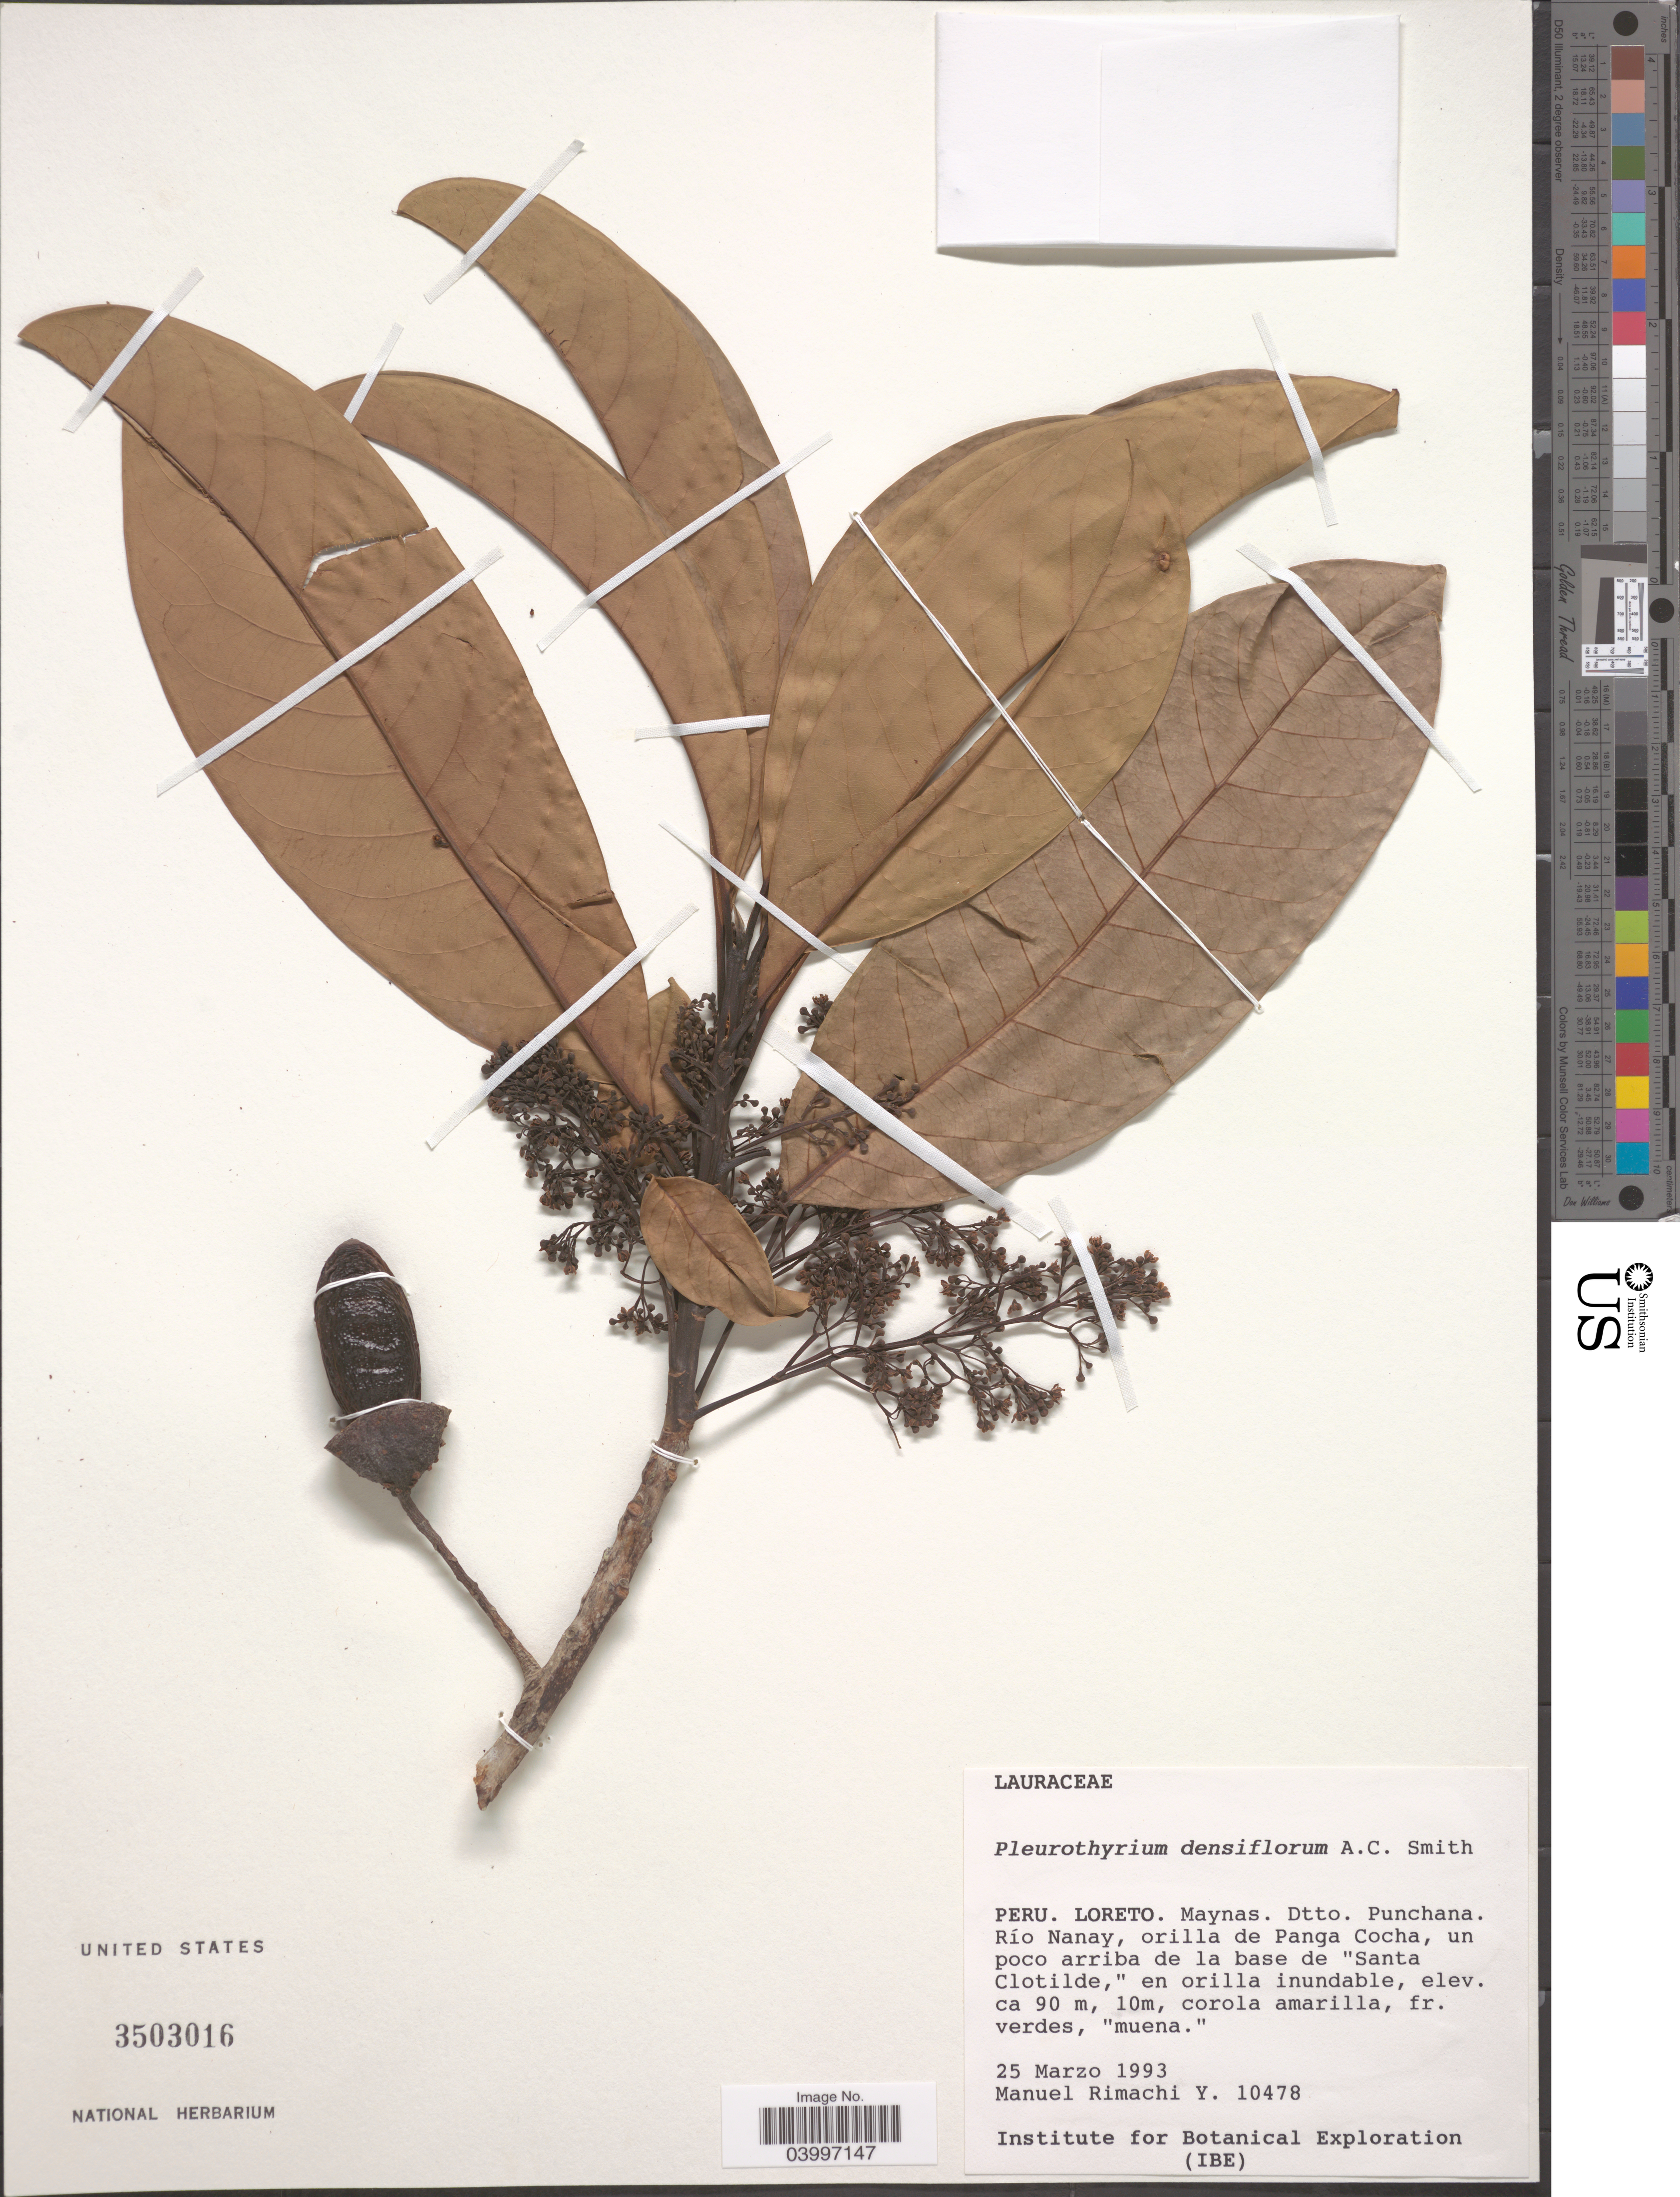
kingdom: Plantae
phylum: Tracheophyta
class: Magnoliopsida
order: Laurales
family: Lauraceae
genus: Pleurothyrium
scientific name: Pleurothyrium densiflorum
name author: A.C. Sm.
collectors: M. Rimachi Y.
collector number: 10478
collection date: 1993-03-25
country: Peru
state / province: Loreto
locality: Maynas. Dtto. Punchana. Río Nanay, orilla de Panga Cocha, in poco arriba de la base de "Santa Clotilde", en orilla inundable.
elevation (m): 90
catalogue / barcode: US 3503016